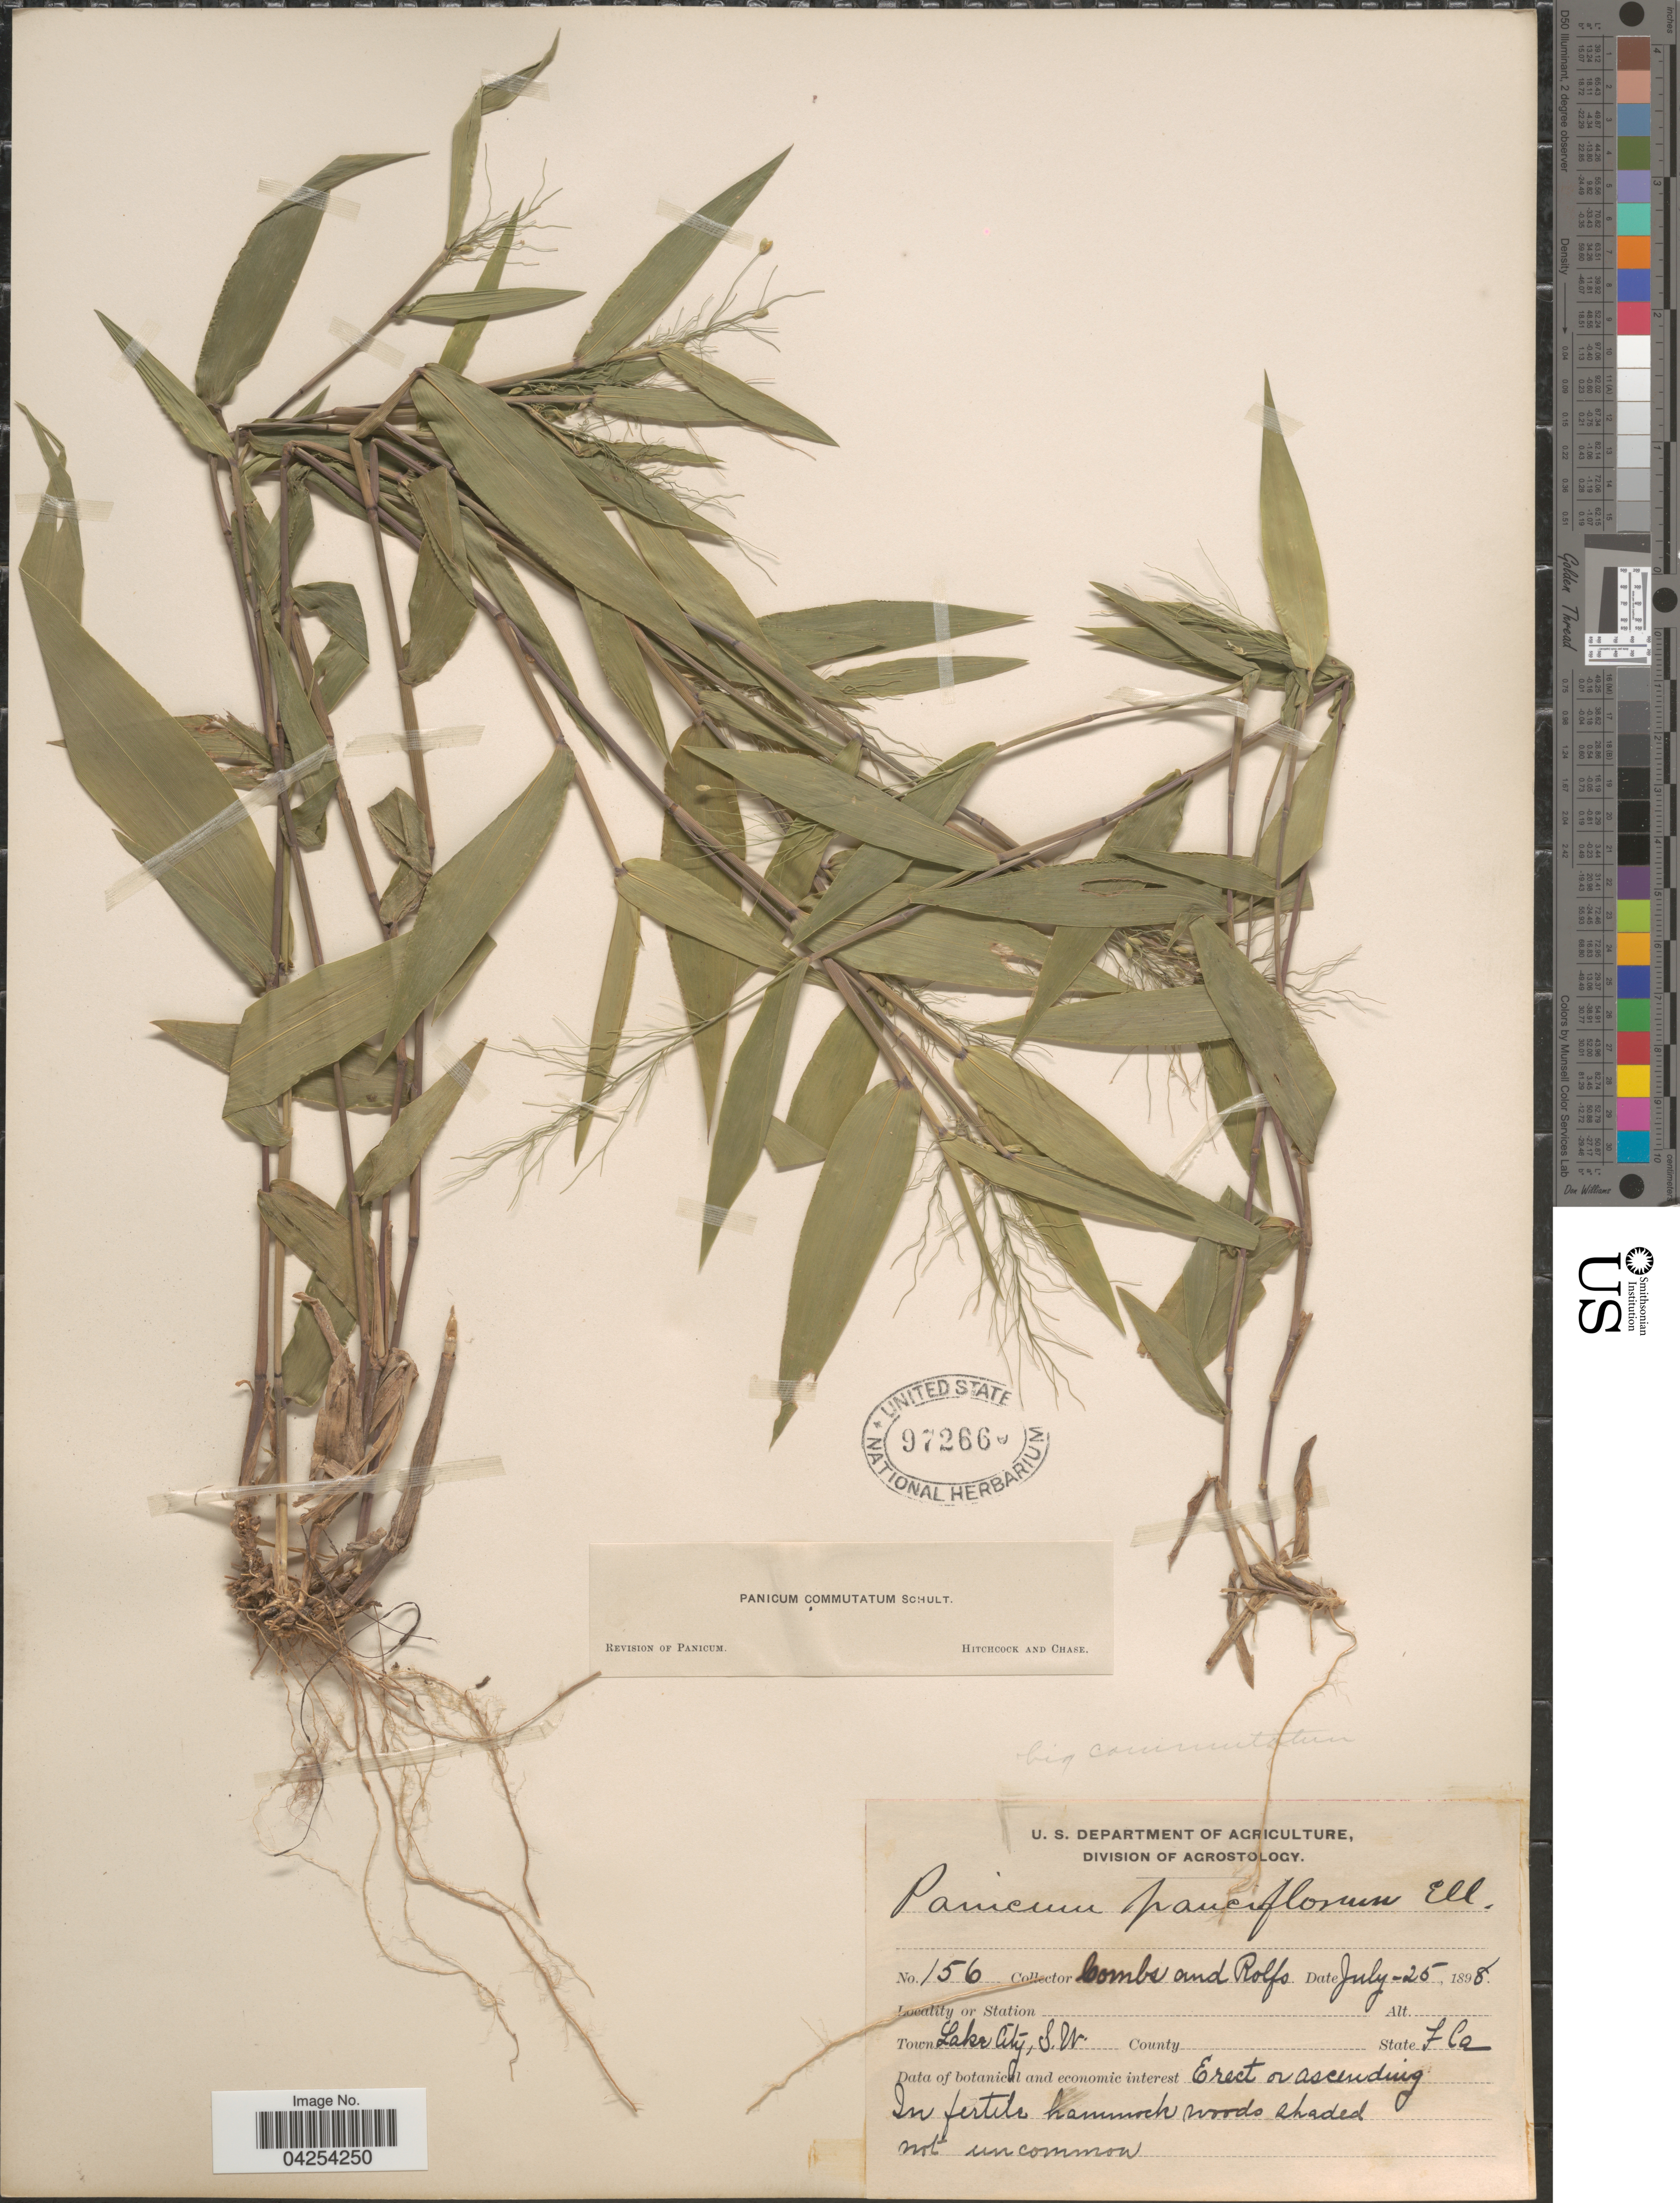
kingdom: Plantae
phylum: Tracheophyta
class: Liliopsida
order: Poales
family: Poaceae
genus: Dichanthelium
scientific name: Dichanthelium commutatum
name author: (Schult.) Gould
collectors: -. Combs & Rolfs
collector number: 156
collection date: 1898-07-25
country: United States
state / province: Florida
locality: Town Lake City, S. W.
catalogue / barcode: US 972660